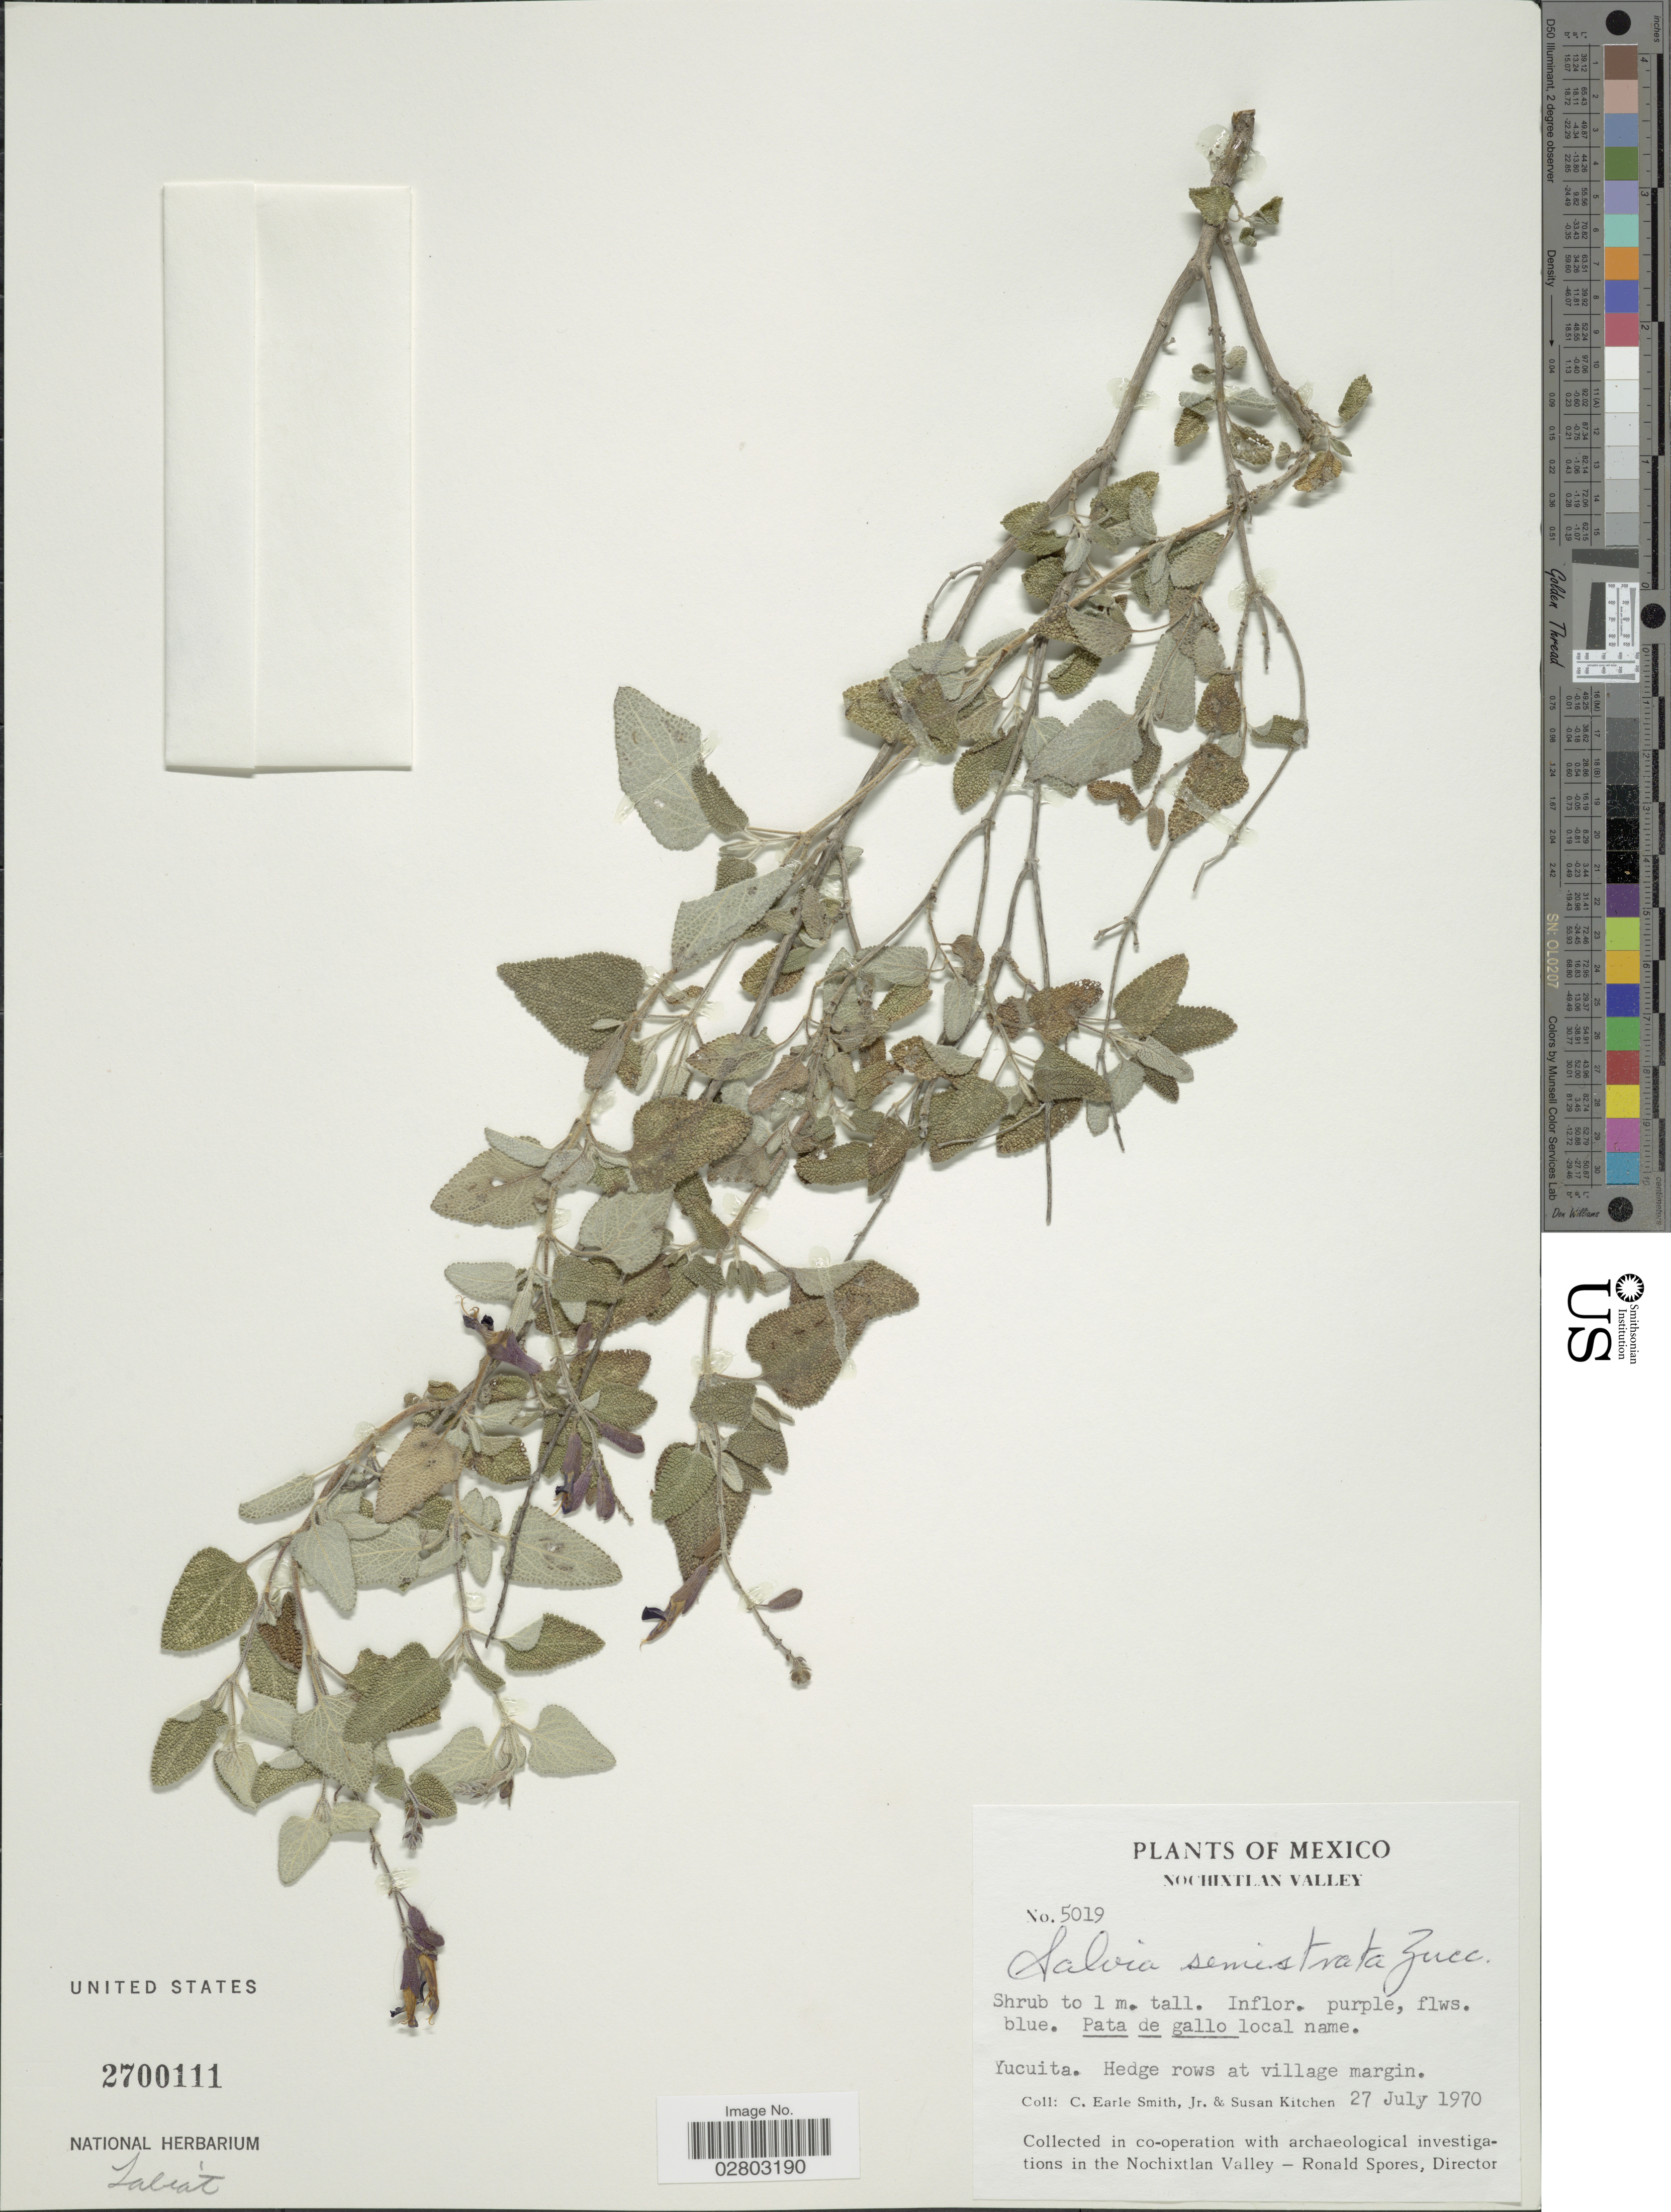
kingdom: Plantae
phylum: Tracheophyta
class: Magnoliopsida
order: Lamiales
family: Lamiaceae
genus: Salvia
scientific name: Salvia semiatrata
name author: Zucc.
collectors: C. E. Smith Jr. & S. Kitchen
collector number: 5019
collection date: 1970-07-27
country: Mexico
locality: Nochixtlan Valley, Yucuita.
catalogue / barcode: US 2700111